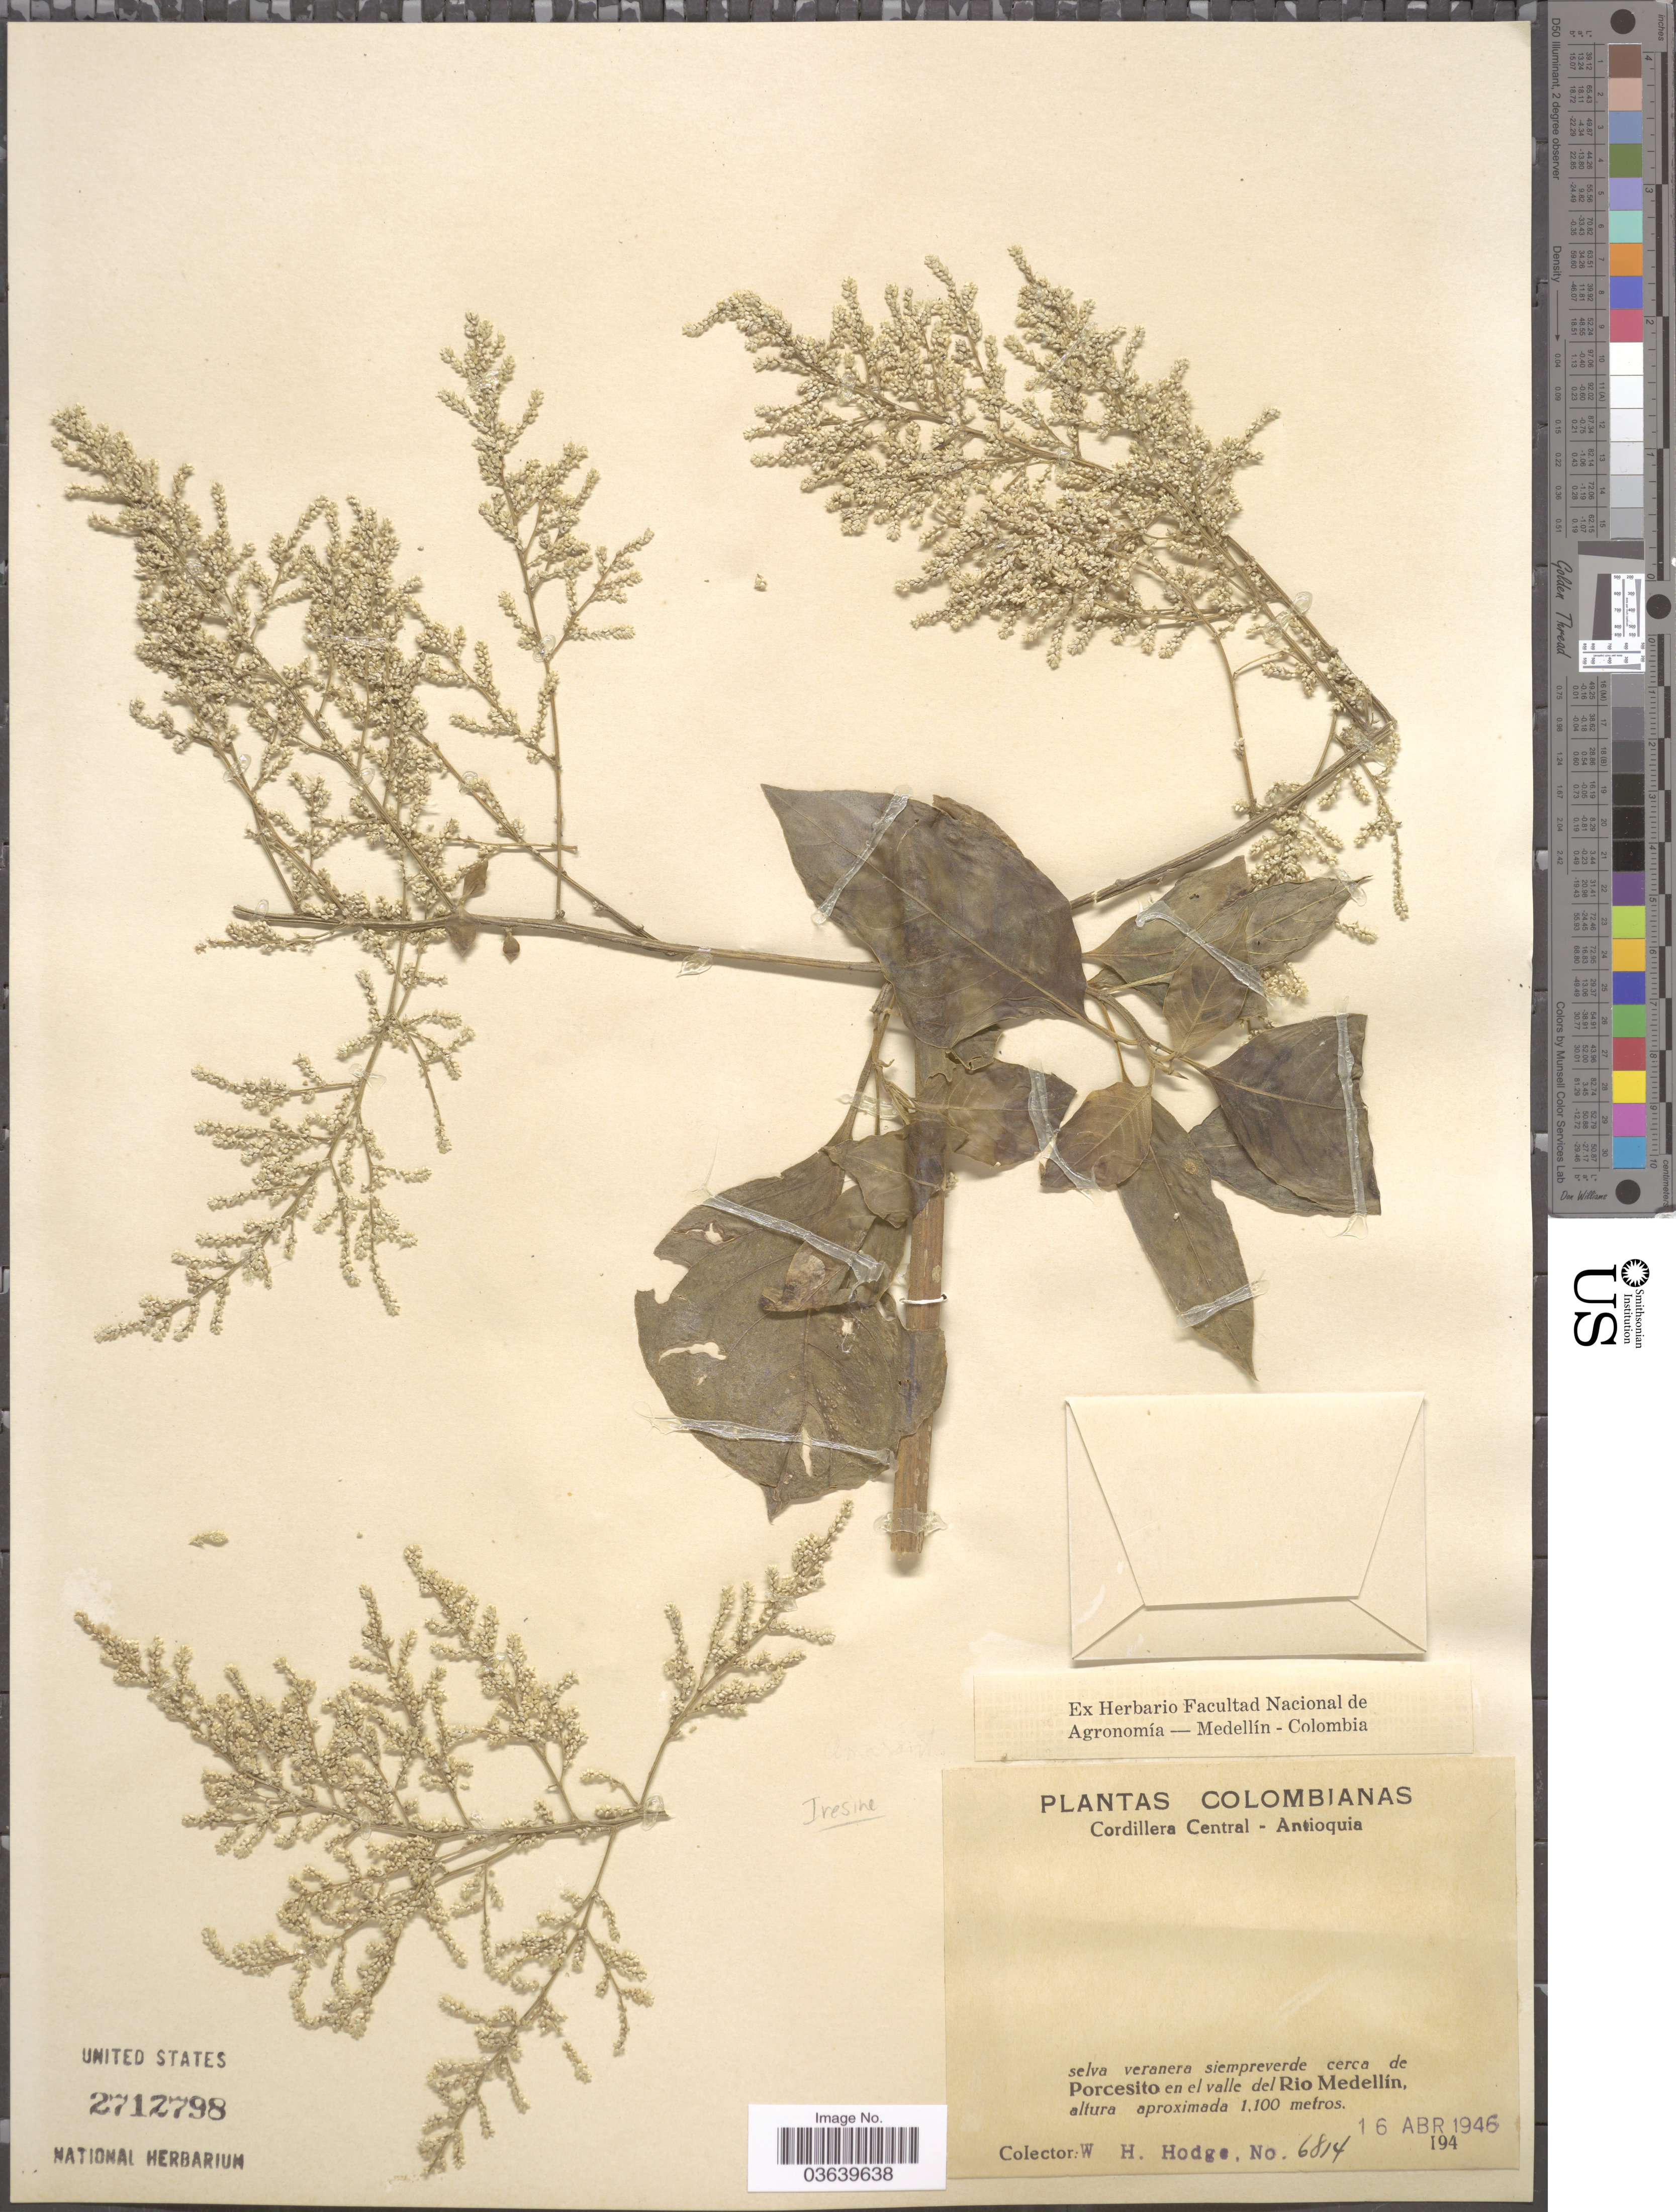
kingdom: Plantae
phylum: Tracheophyta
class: Magnoliopsida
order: Caryophyllales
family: Amaranthaceae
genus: Iresine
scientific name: Iresine sp.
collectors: W. Hodge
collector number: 6814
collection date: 1946-04-16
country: Colombia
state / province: Antioquia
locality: Cordillera Central. Selva veranera siempreverde cerca de Porcesito en el valle del Rio Medellín.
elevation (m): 1100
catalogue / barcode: US 2712798